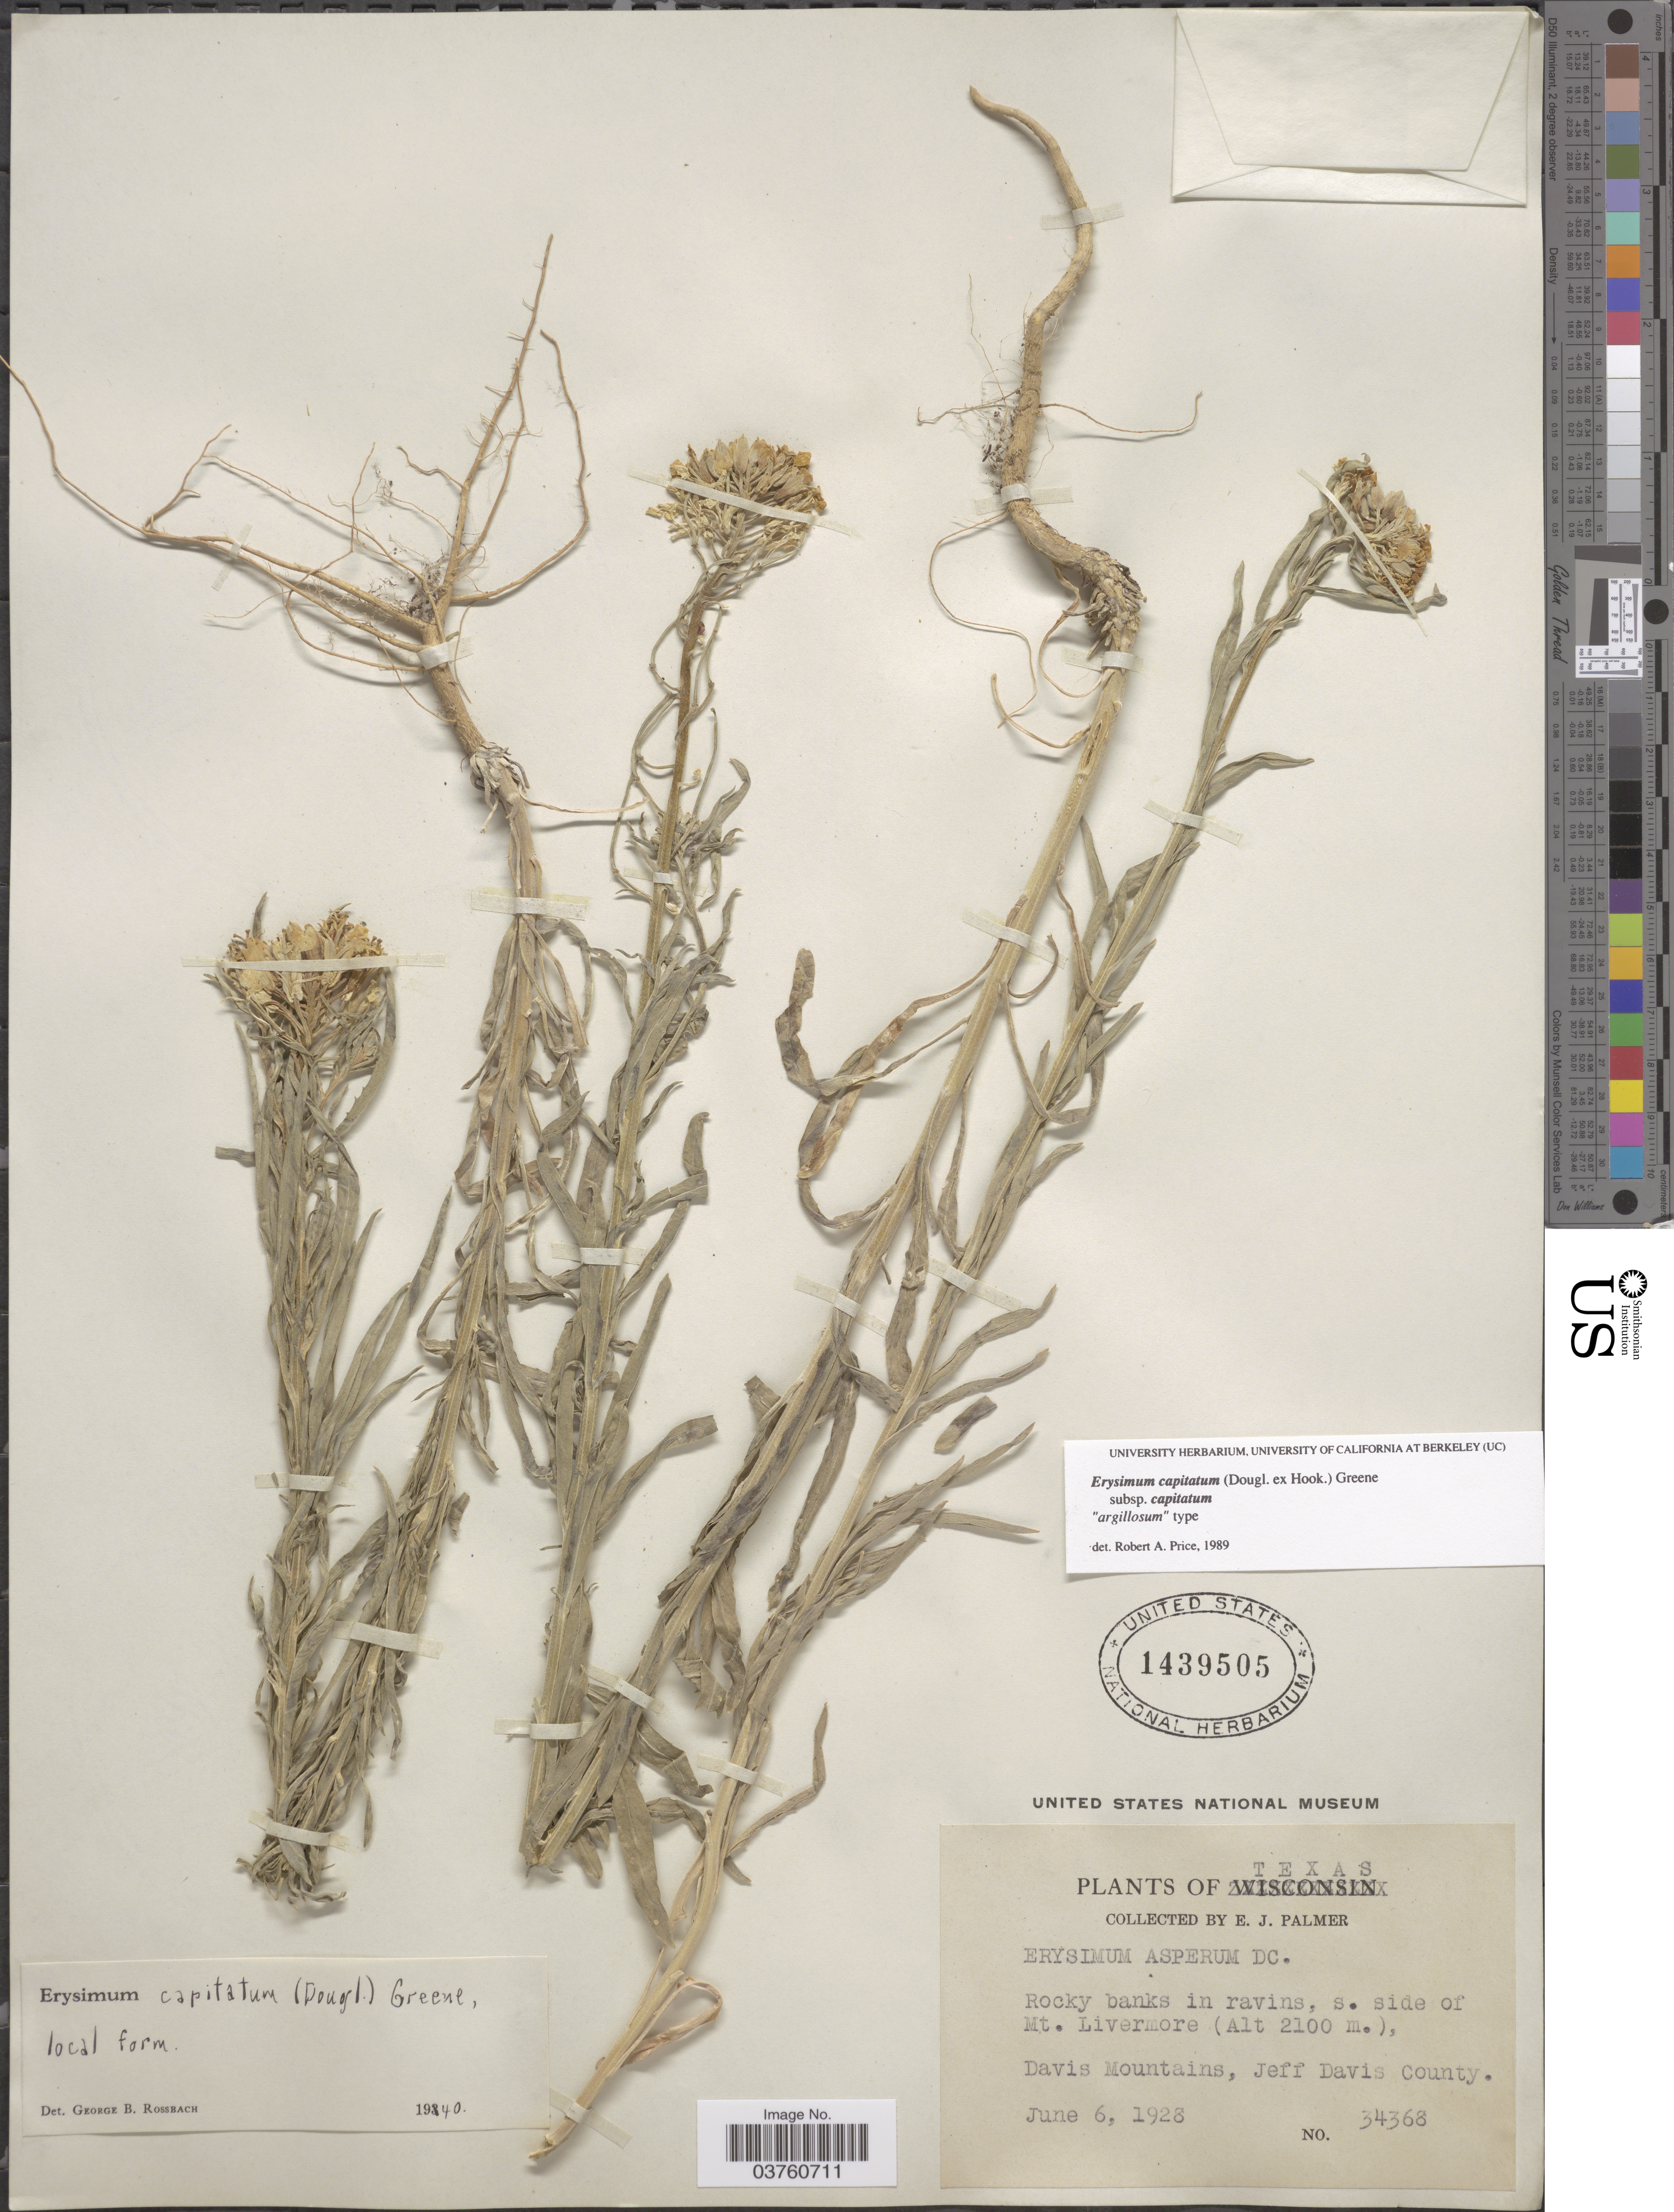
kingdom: Plantae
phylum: Tracheophyta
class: Magnoliopsida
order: Brassicales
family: Brassicaceae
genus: Erysimum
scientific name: Erysimum capitatum subsp. capitatum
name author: (Douglas ex Hook.) Greene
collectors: E. J. Palmer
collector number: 34368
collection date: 1928-06-06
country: United States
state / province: Texas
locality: S. side of Mt. Livermore. Davis Mountains, Jeff Davis County.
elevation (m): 2100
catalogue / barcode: US 1439505